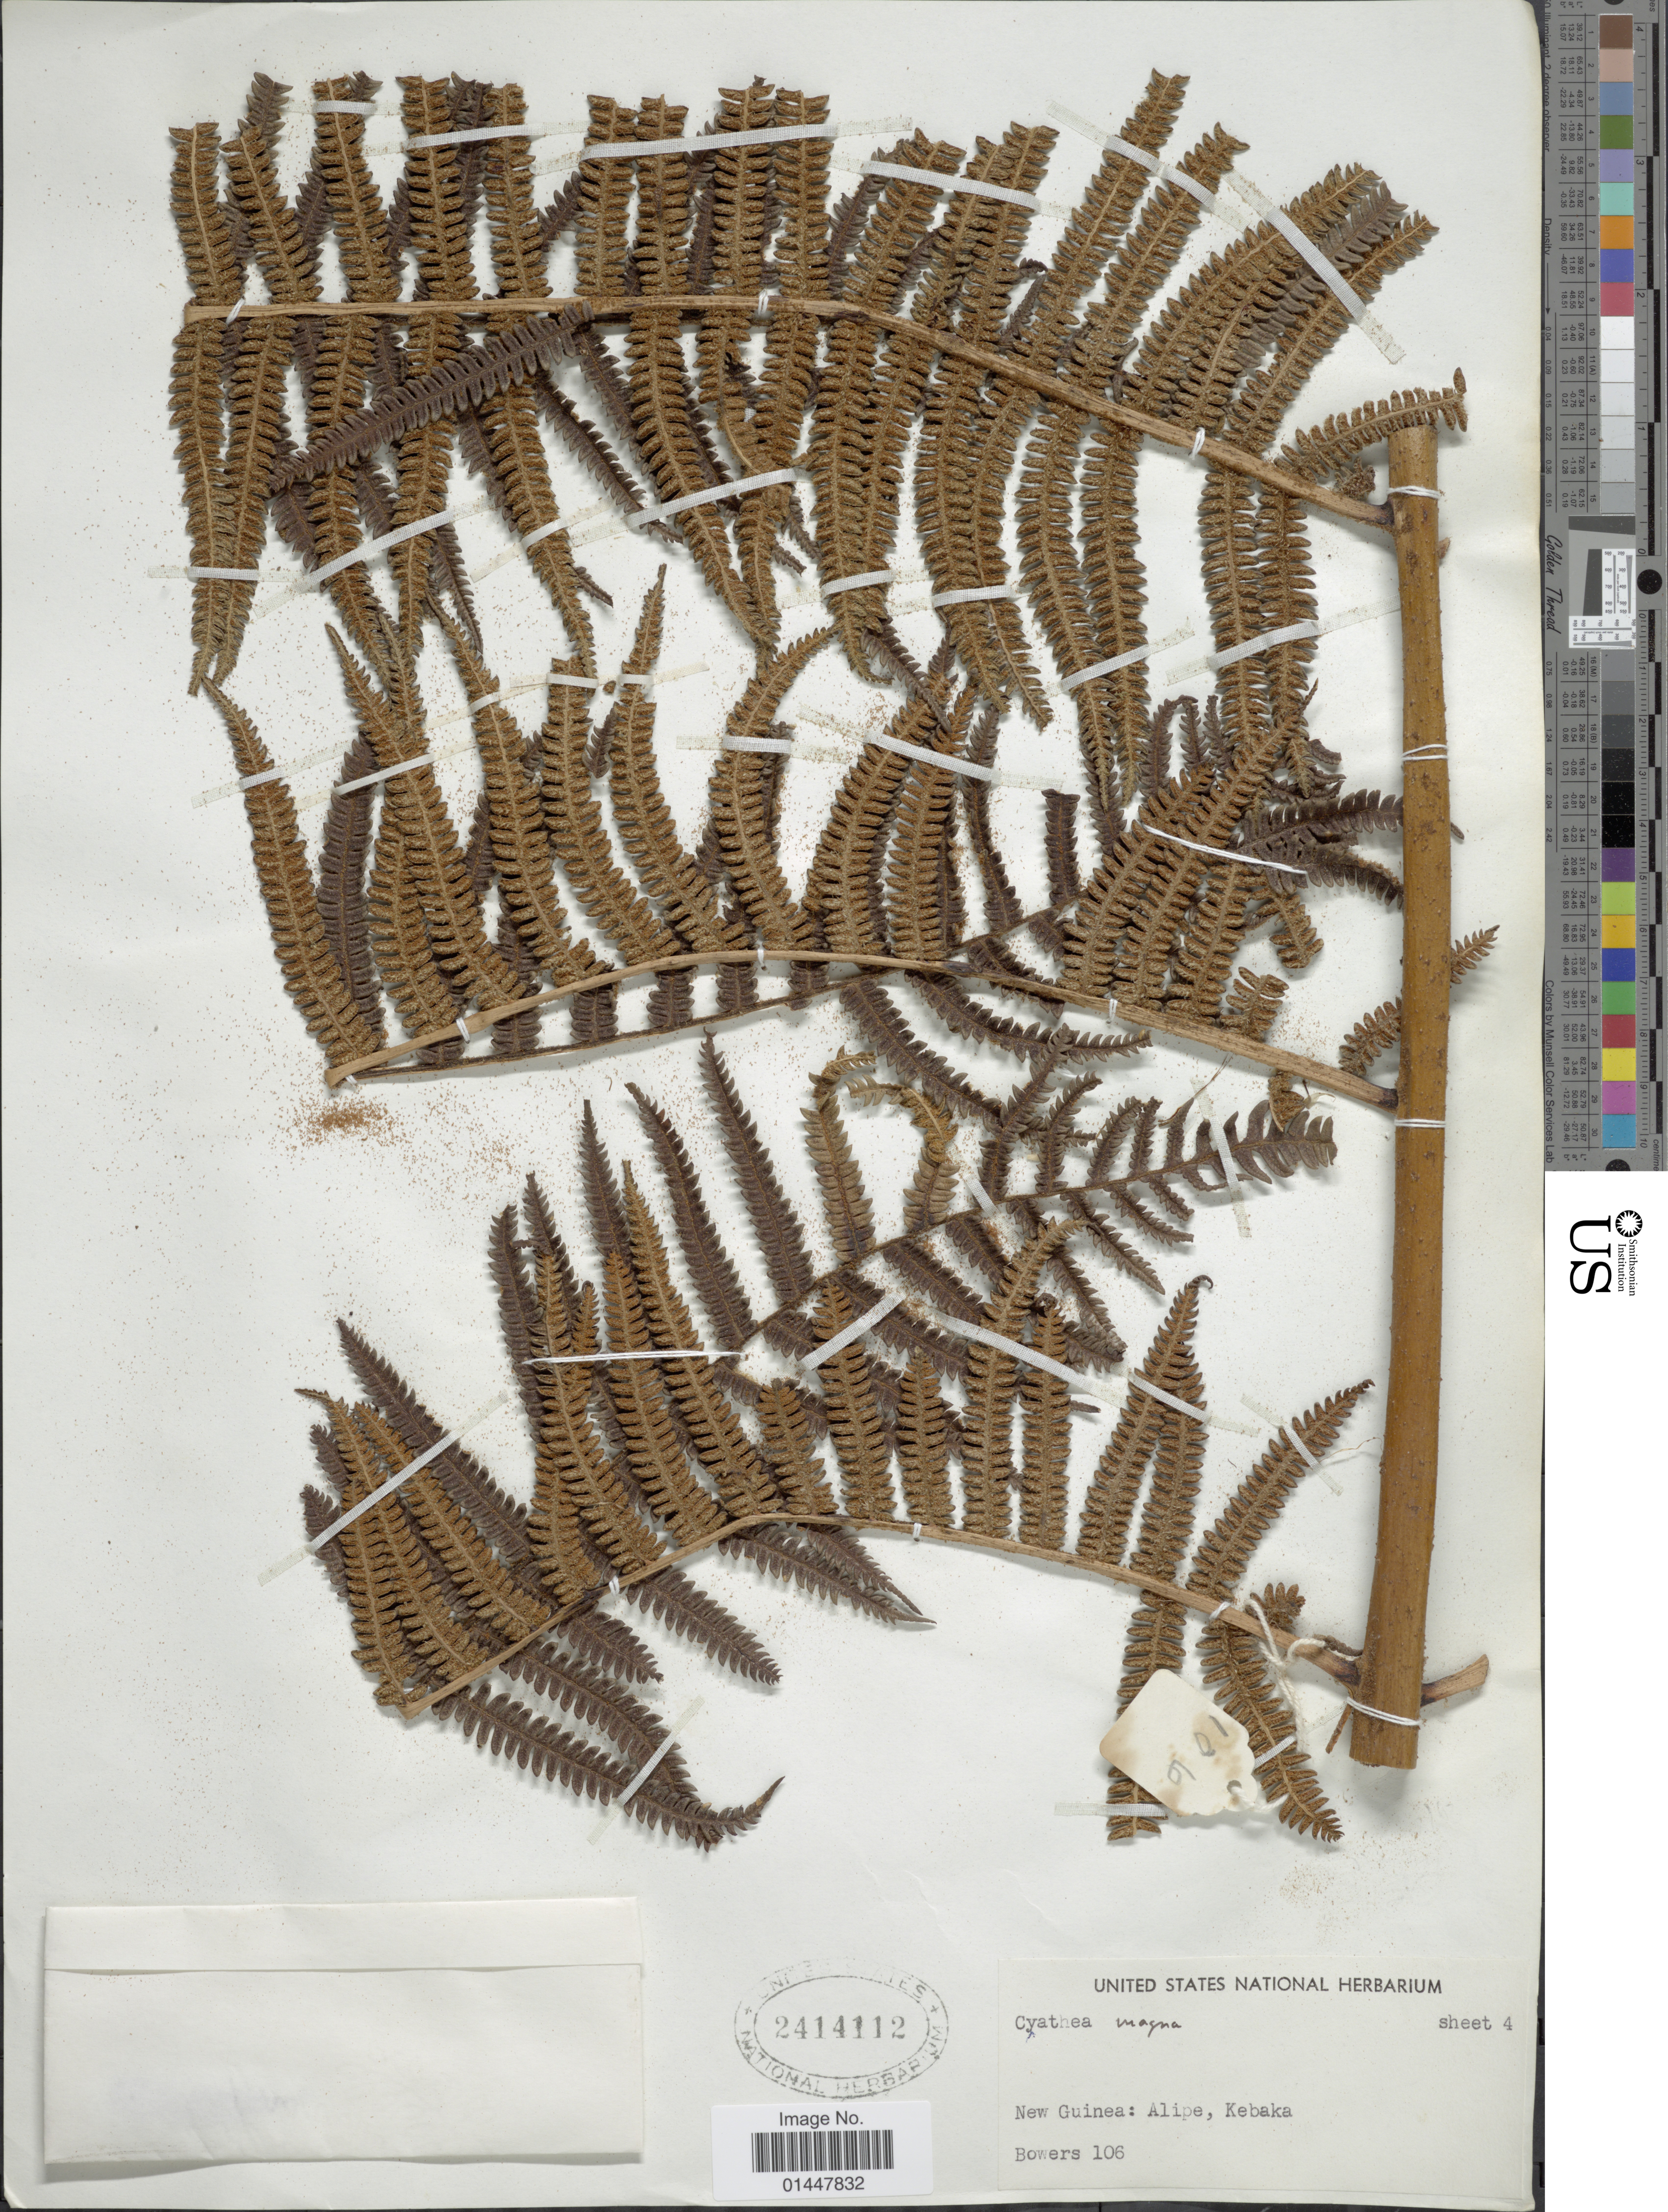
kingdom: Plantae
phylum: Tracheophyta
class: Polypodiopsida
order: Cyatheales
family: Cyatheaceae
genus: Sphaeropteris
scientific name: Sphaeropteris magna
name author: (Copel.) R.M. Tryon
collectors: -. Bowers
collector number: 106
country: Papua New Guinea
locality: New Guinea, Alipe, Kebaka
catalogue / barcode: US 2414112